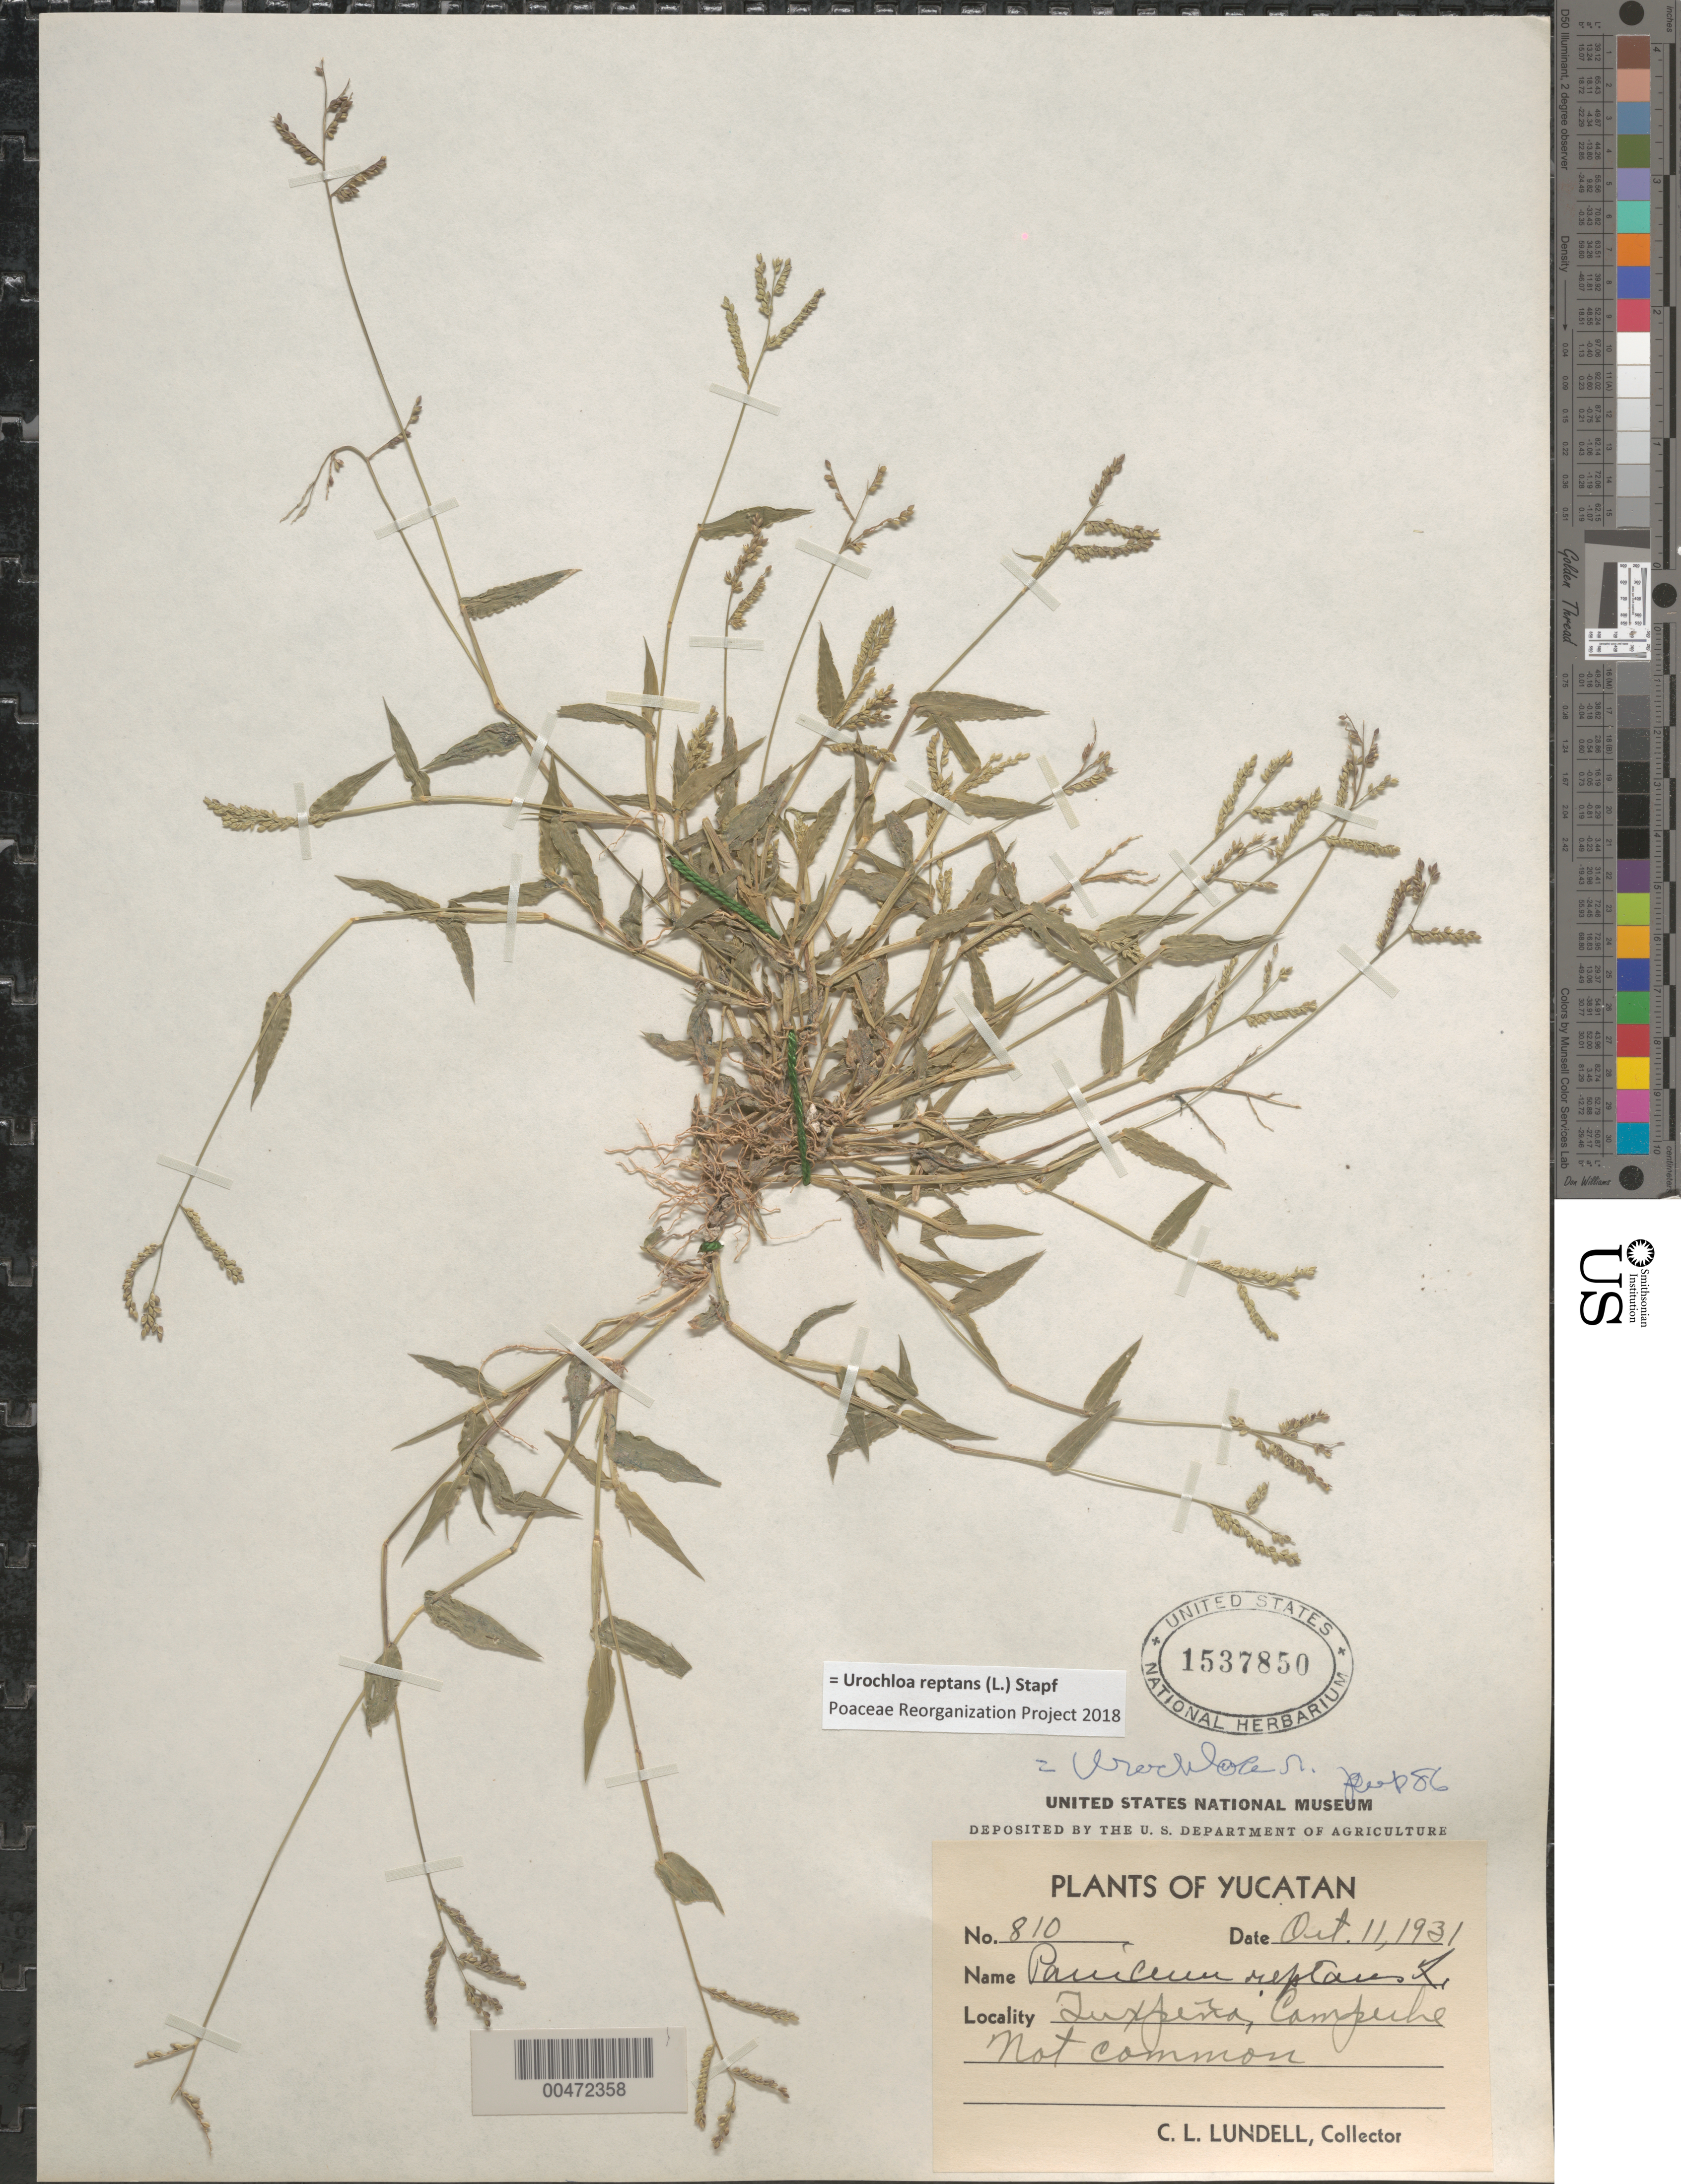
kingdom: Plantae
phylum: Tracheophyta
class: Liliopsida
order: Poales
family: Poaceae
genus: Urochloa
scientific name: Urochloa reptans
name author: (L.) Stapf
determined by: Pohl, R. W.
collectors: C. L. Lundell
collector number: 810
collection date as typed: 11 Oct 1931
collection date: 1931-10-11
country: Mexico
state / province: Chiapas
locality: Tuxpe¤a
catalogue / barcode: US 1537850